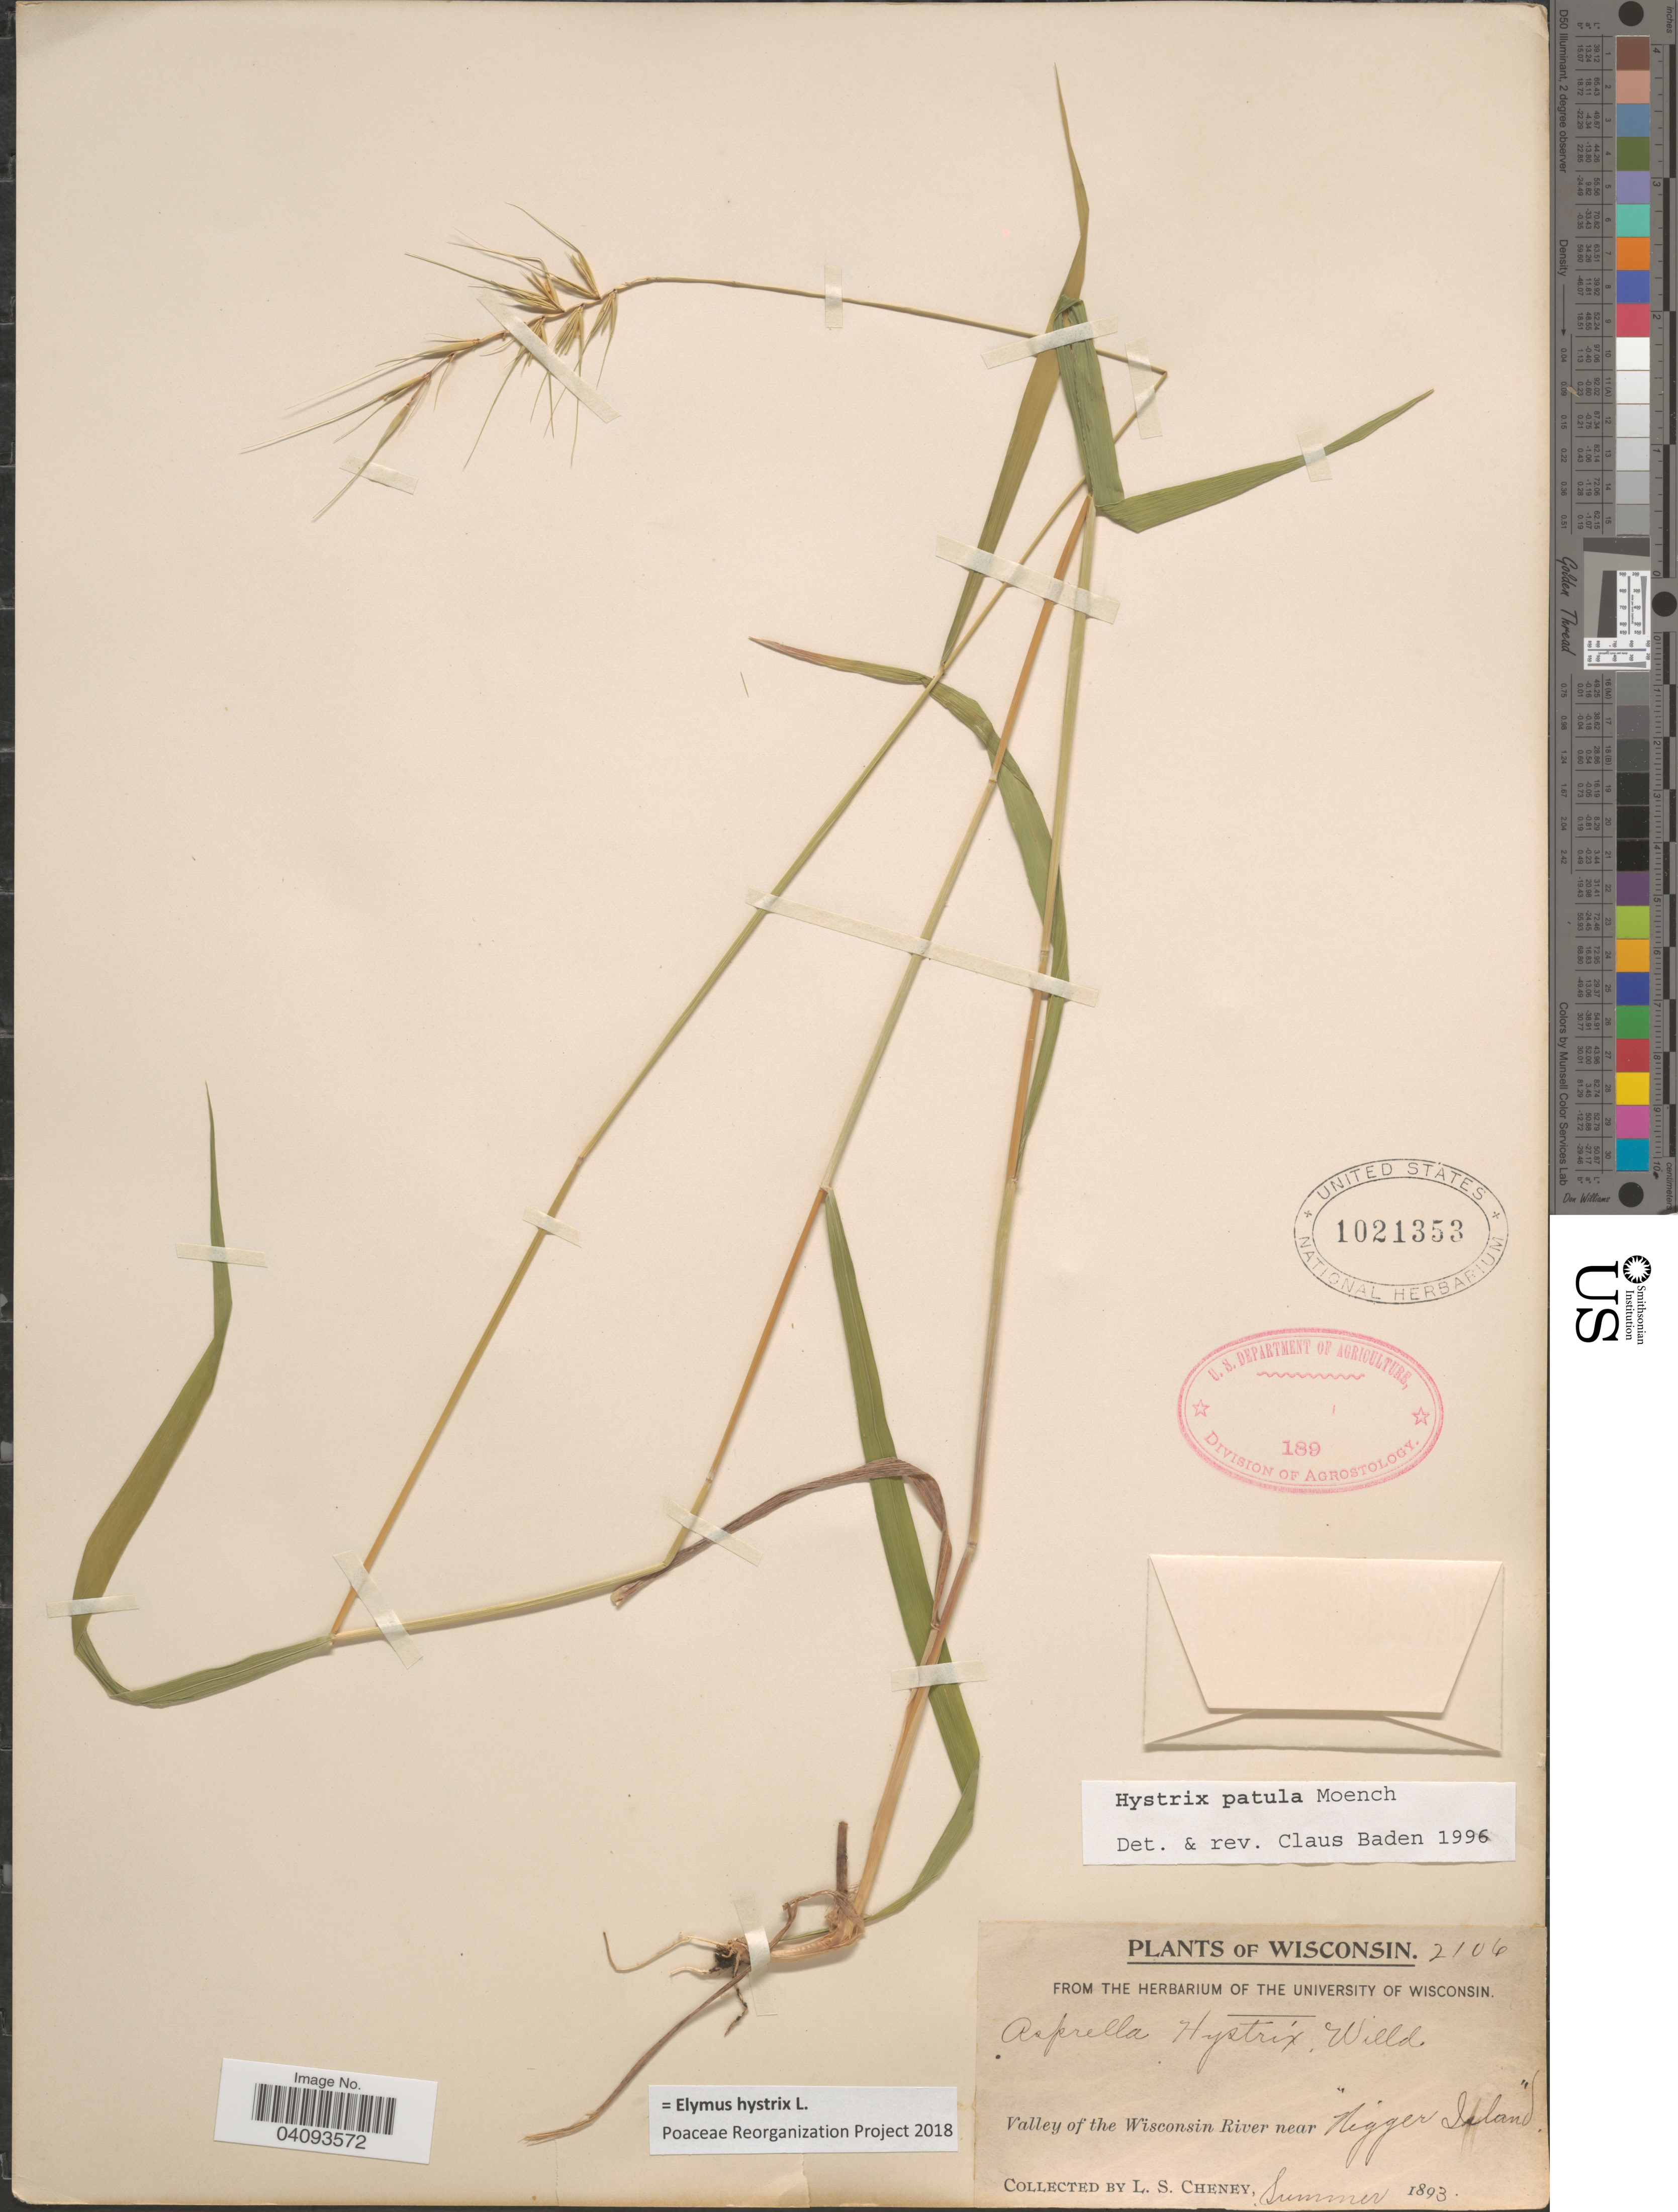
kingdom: Plantae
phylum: Tracheophyta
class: Liliopsida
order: Poales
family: Poaceae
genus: Elymus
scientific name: Elymus hystrix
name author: L.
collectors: L. Cheney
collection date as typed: Summer 1893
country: United States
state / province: Wisconsin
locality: Valley of the Wisconsin River near "Nigger Island".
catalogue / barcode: US 1021353